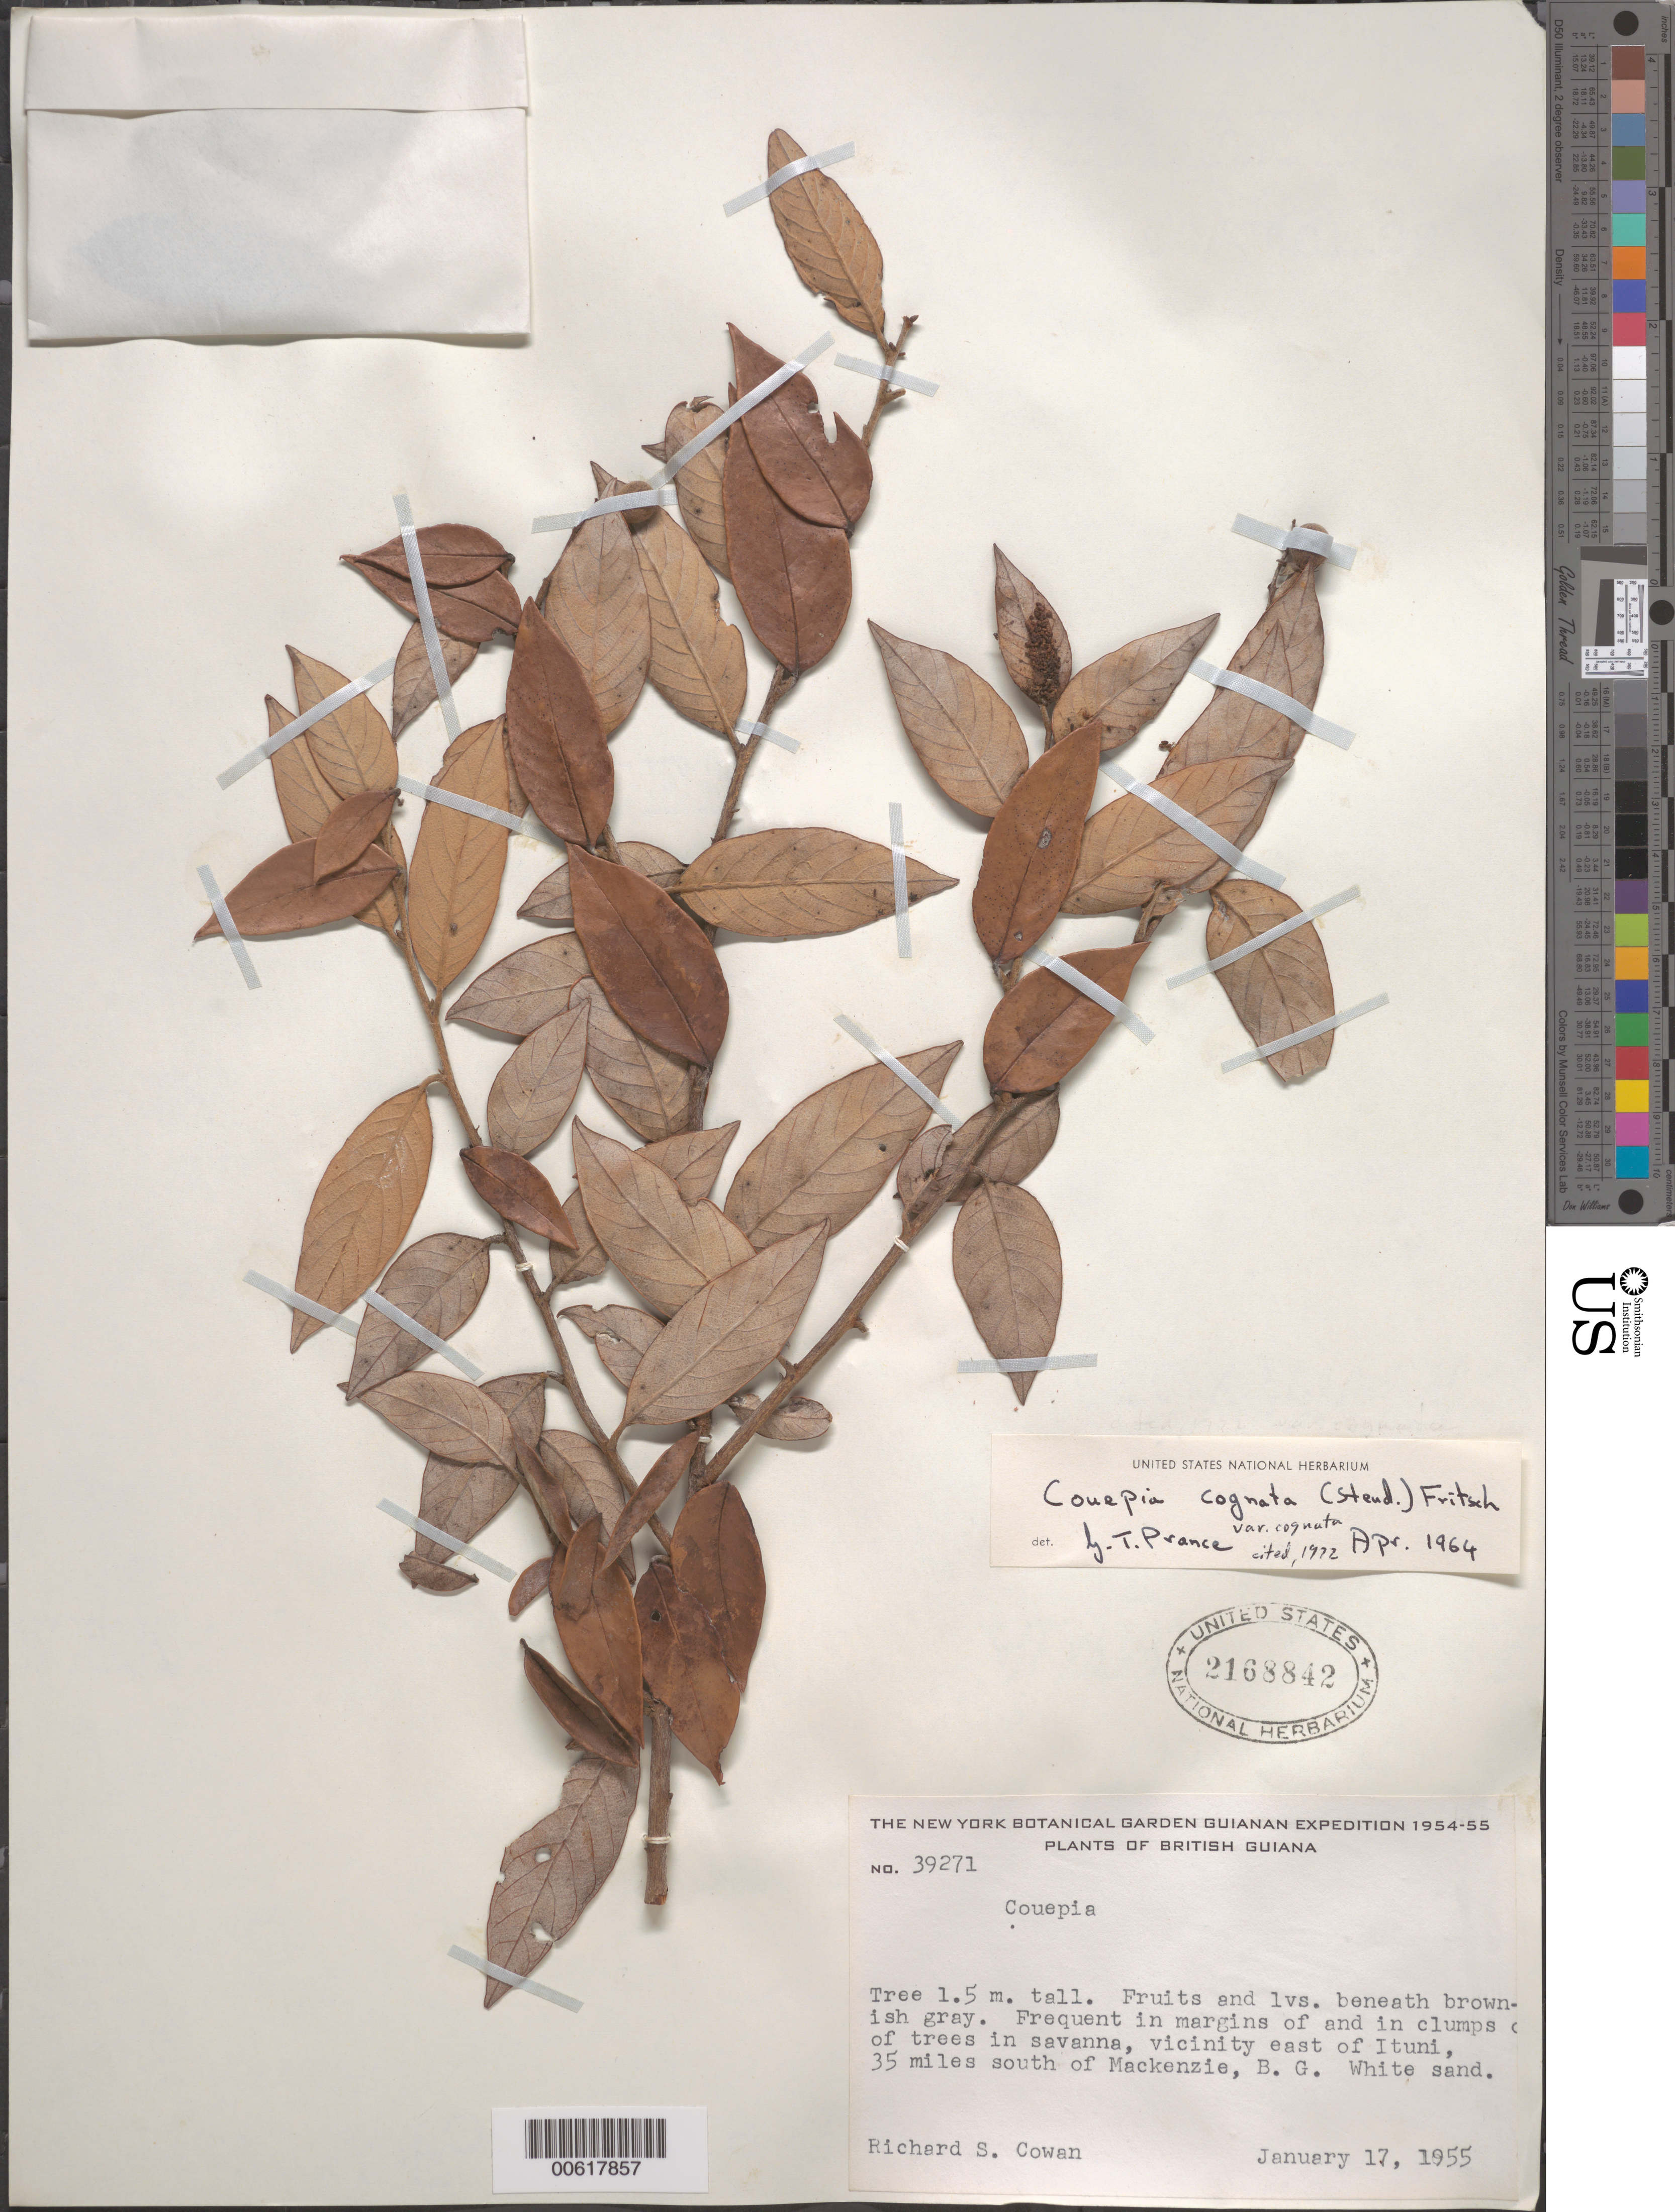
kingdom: Plantae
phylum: Tracheophyta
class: Magnoliopsida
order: Malpighiales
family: Chrysobalanaceae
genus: Gaulettia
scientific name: Gaulettia cognata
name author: (Steud.) Sothers & Prance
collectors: R. S. Cowan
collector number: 39271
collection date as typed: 17-Jan-55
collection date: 1955-01-17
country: Guyana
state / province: U. Demerara-Berbice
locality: Mackenzie Mines area, vic. E of Ituni, 35 mi. S of Mackenzie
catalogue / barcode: US 2168842